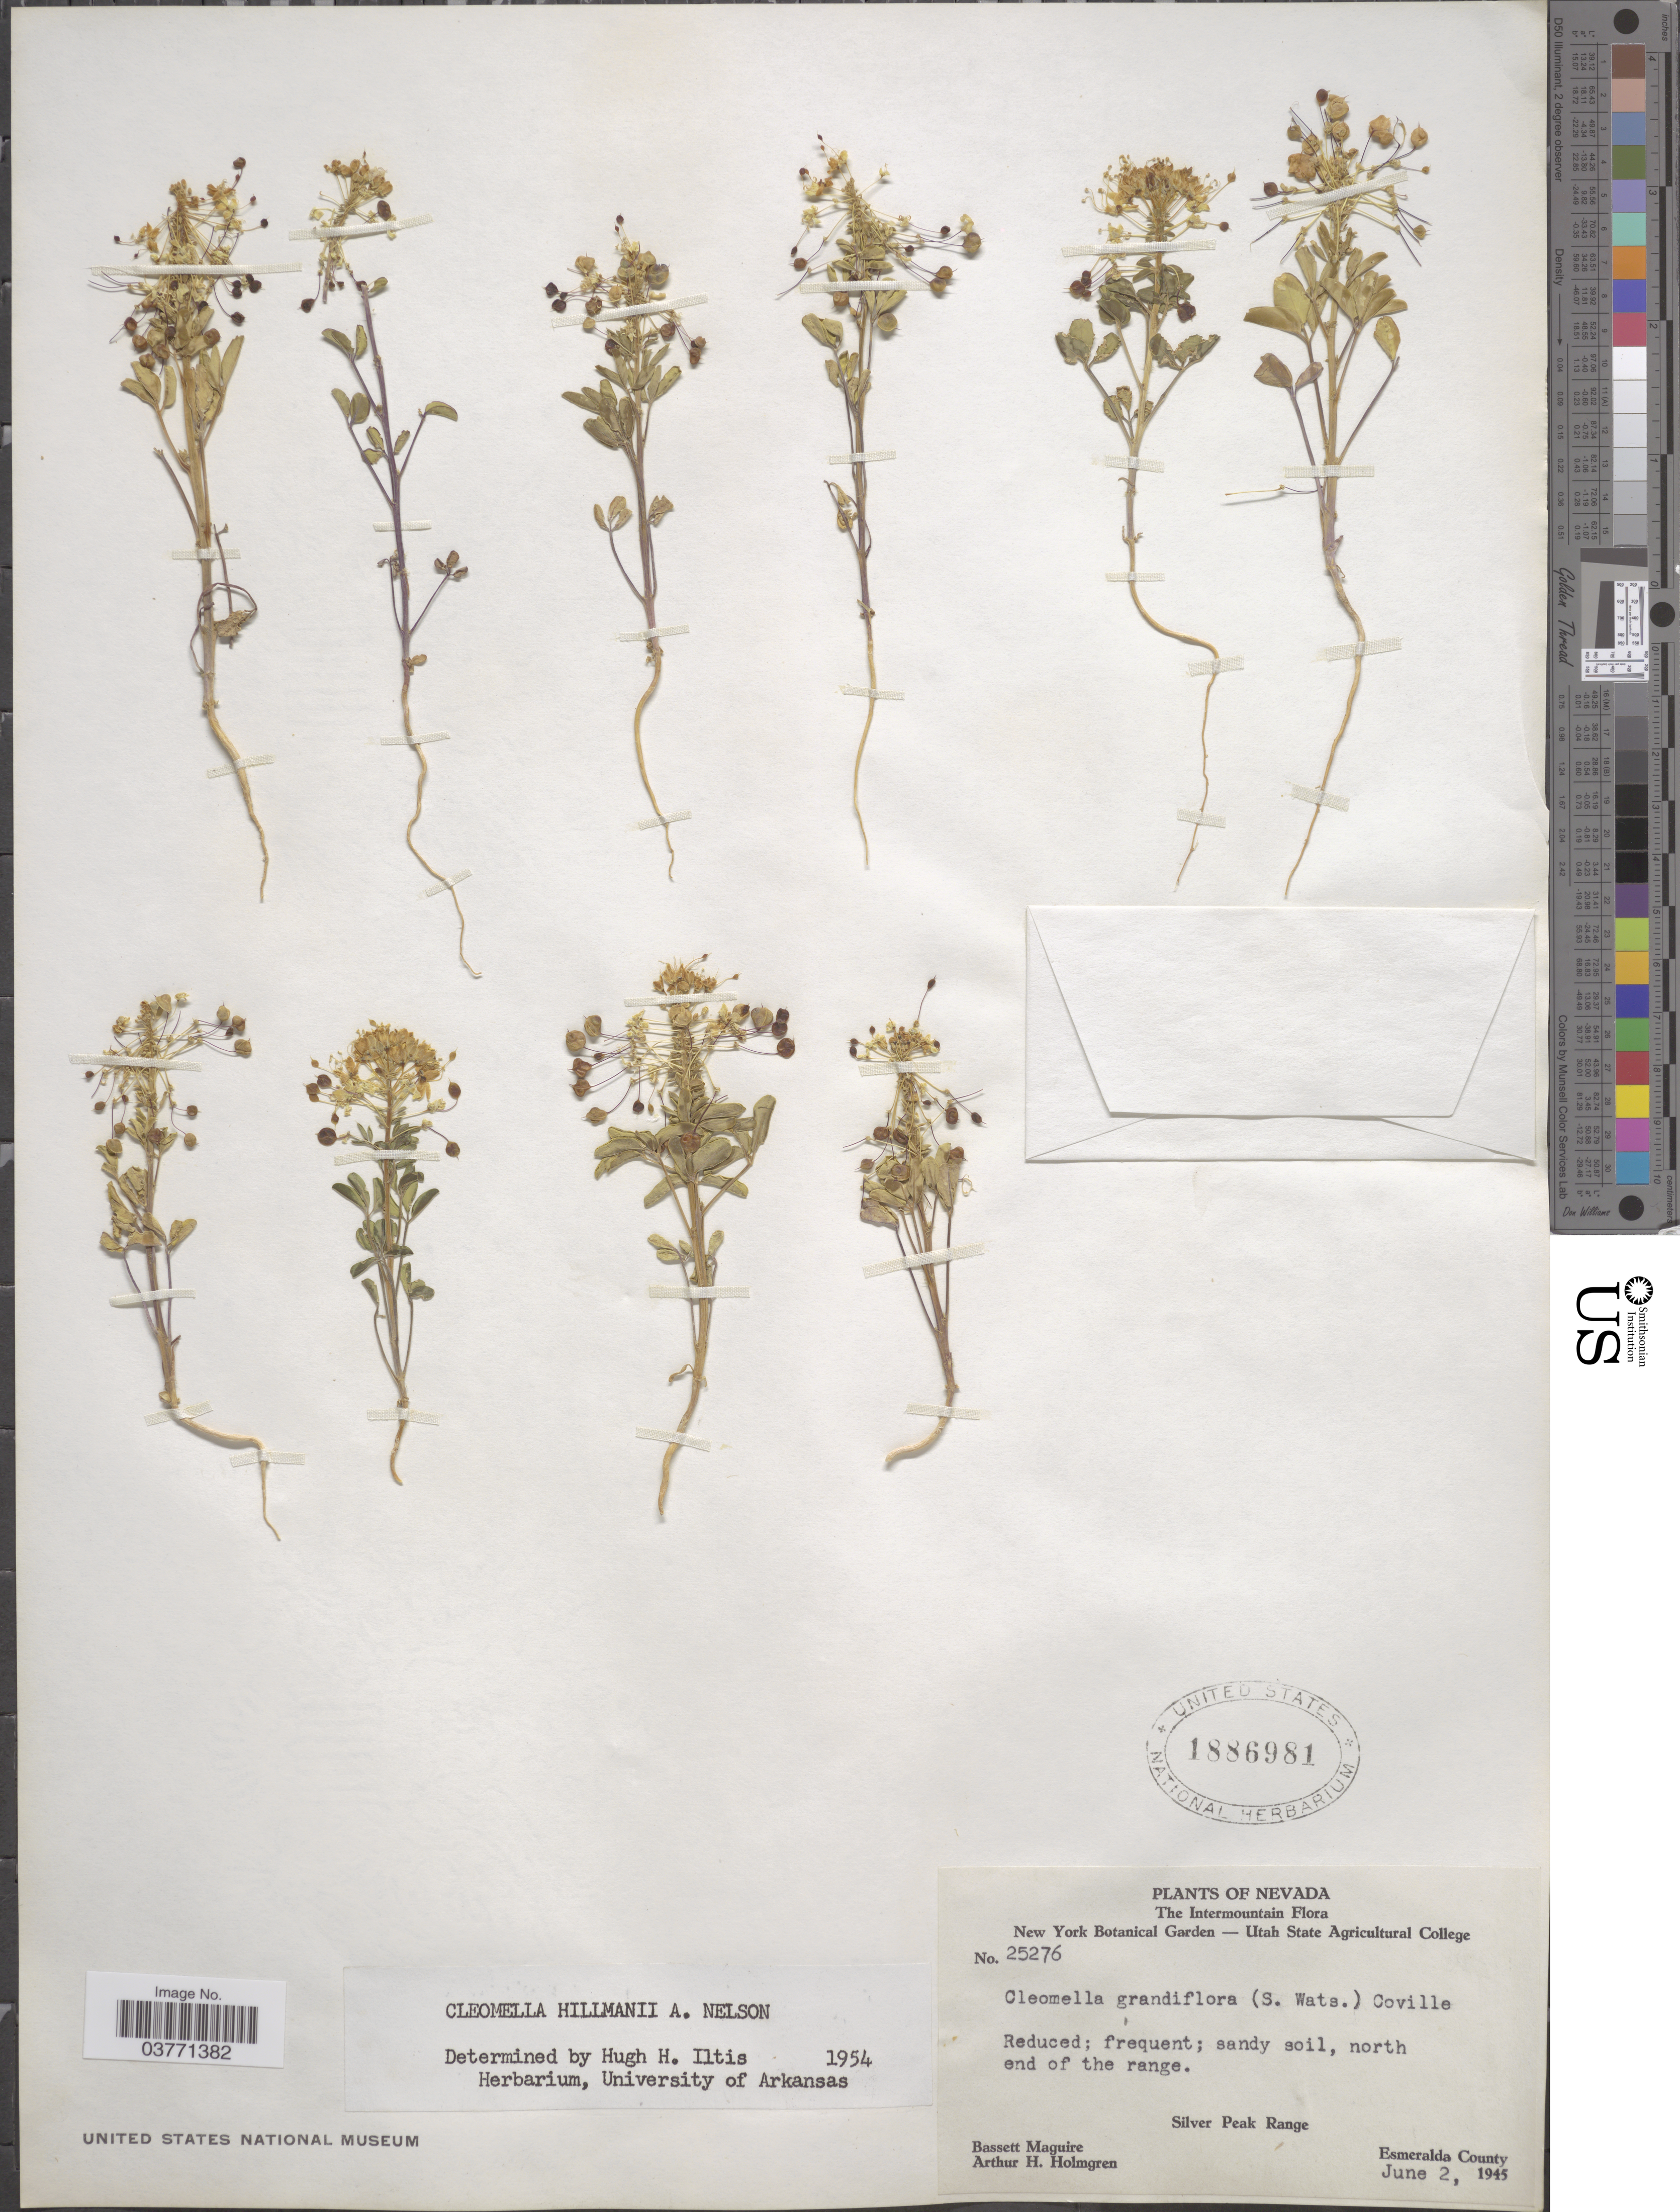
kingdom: Plantae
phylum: Tracheophyta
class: Magnoliopsida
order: Brassicales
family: Cleomaceae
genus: Cleomella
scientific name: Cleomella hillmanii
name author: A. Nelson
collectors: B. Maguire & A. H. Holmgren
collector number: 25276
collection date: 1945-06-02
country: United States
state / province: Nevada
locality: The Intermountain. North end of the range. Silver Peak Range. Esmeralda County.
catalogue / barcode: US 1886981